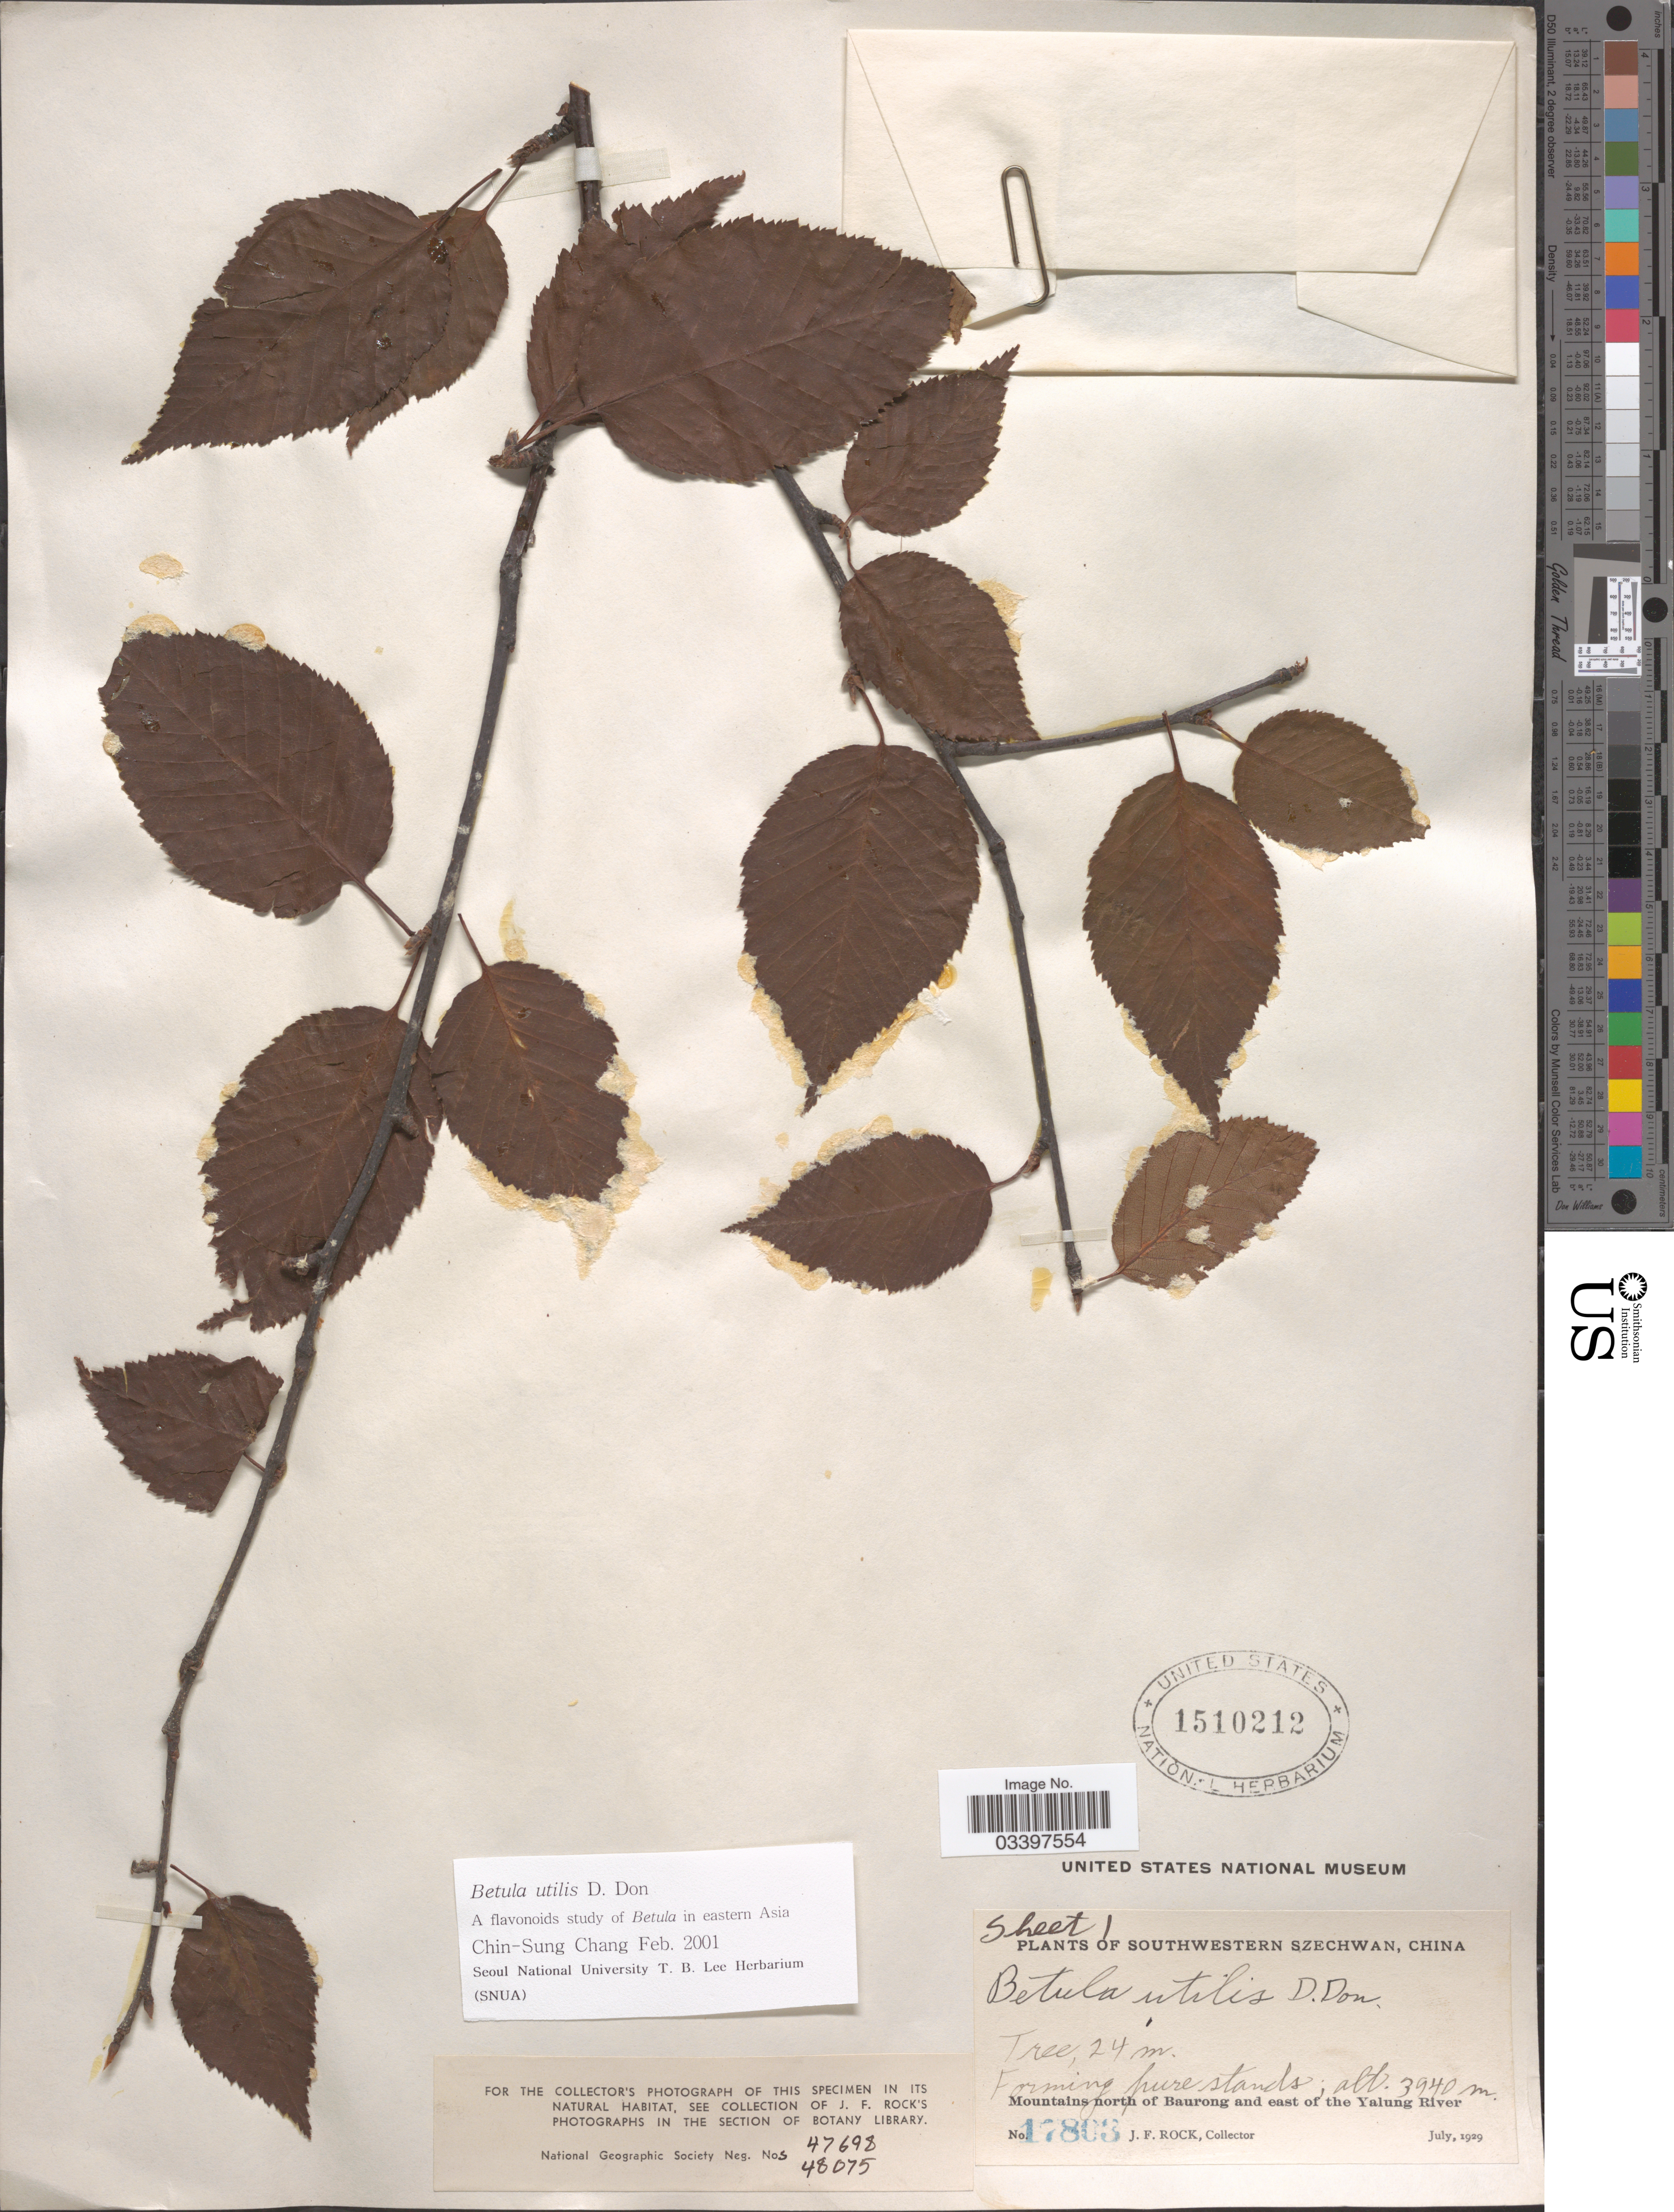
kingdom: Plantae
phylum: Tracheophyta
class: Magnoliopsida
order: Fagales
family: Betulaceae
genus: Betula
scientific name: Betula utilis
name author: D. Don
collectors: J. Rock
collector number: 17803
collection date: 1929-07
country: China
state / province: Sichuan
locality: Southwestern Szechwan. Mountains north of Baurong and east of the Yalung River.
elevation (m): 3940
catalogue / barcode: US 1510212